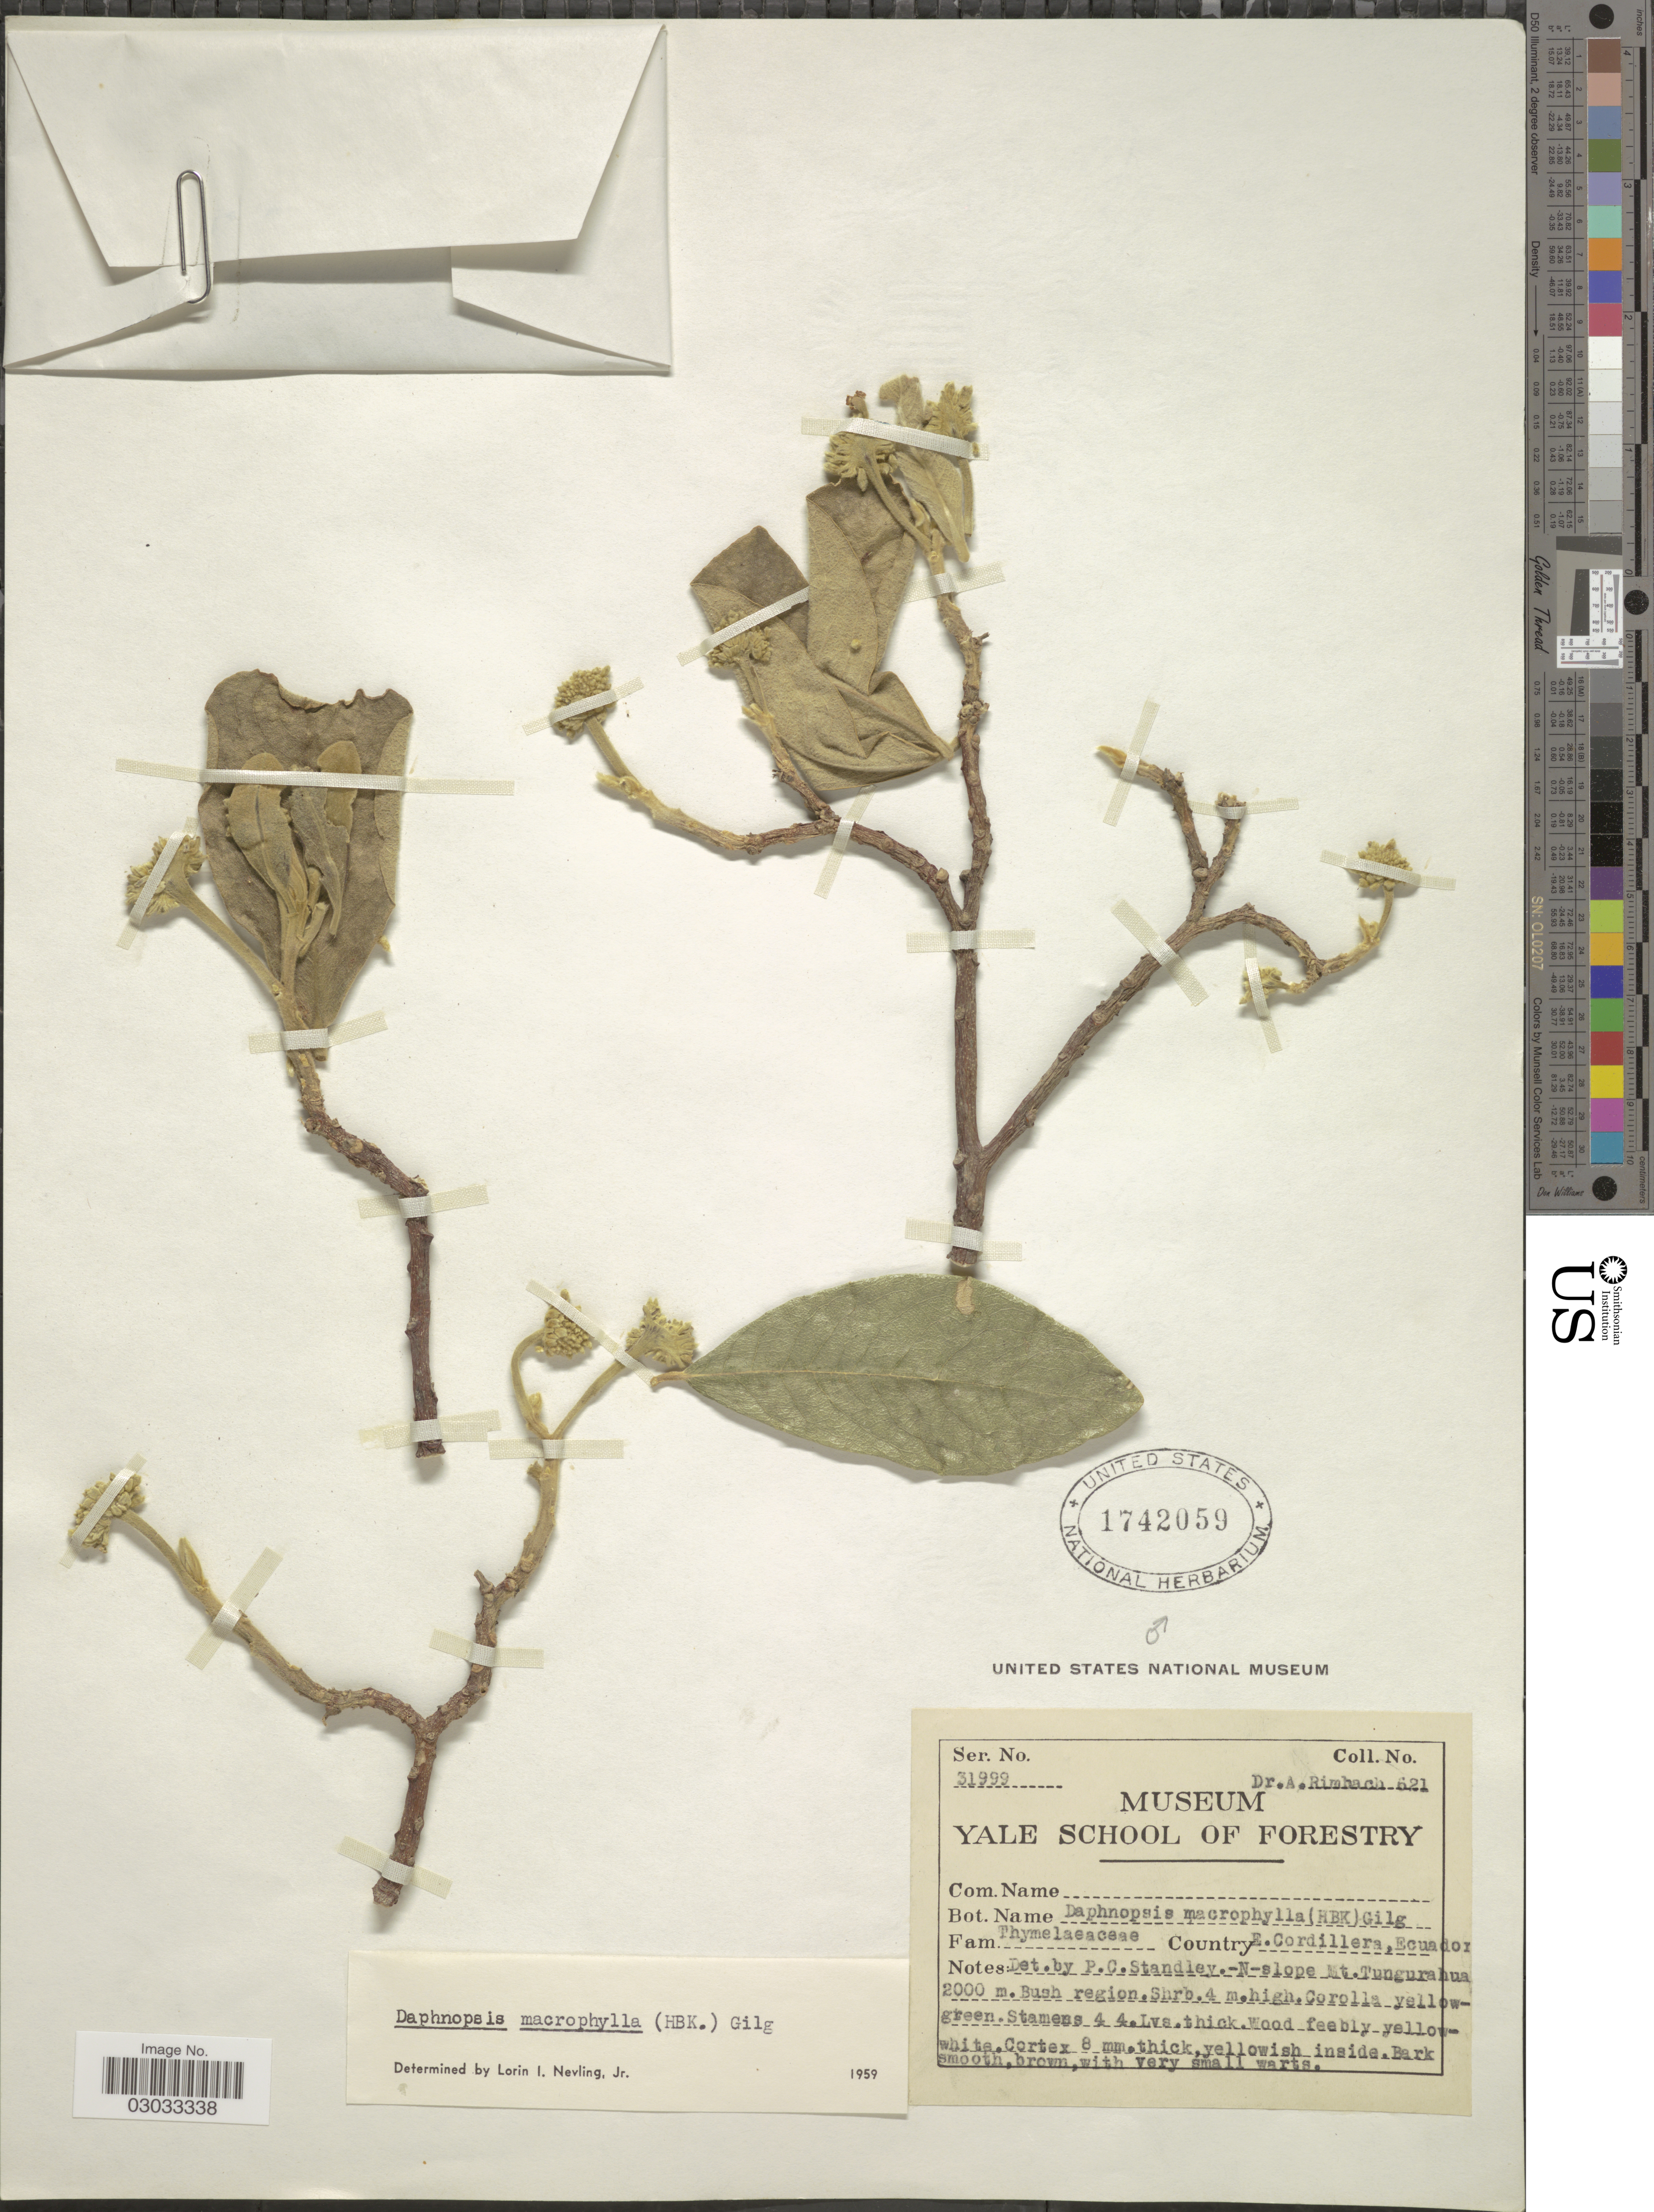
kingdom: Plantae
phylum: Tracheophyta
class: Magnoliopsida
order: Malvales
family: Thymelaeaceae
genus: Daphnopsis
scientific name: Daphnopsis macrophylla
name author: (Kunth) Gilg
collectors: A. Rimbach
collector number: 621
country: Ecuador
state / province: Tungurahua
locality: E. Cordillera. N-slope Mt. Tungurahua.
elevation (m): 2000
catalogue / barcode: US 1742059